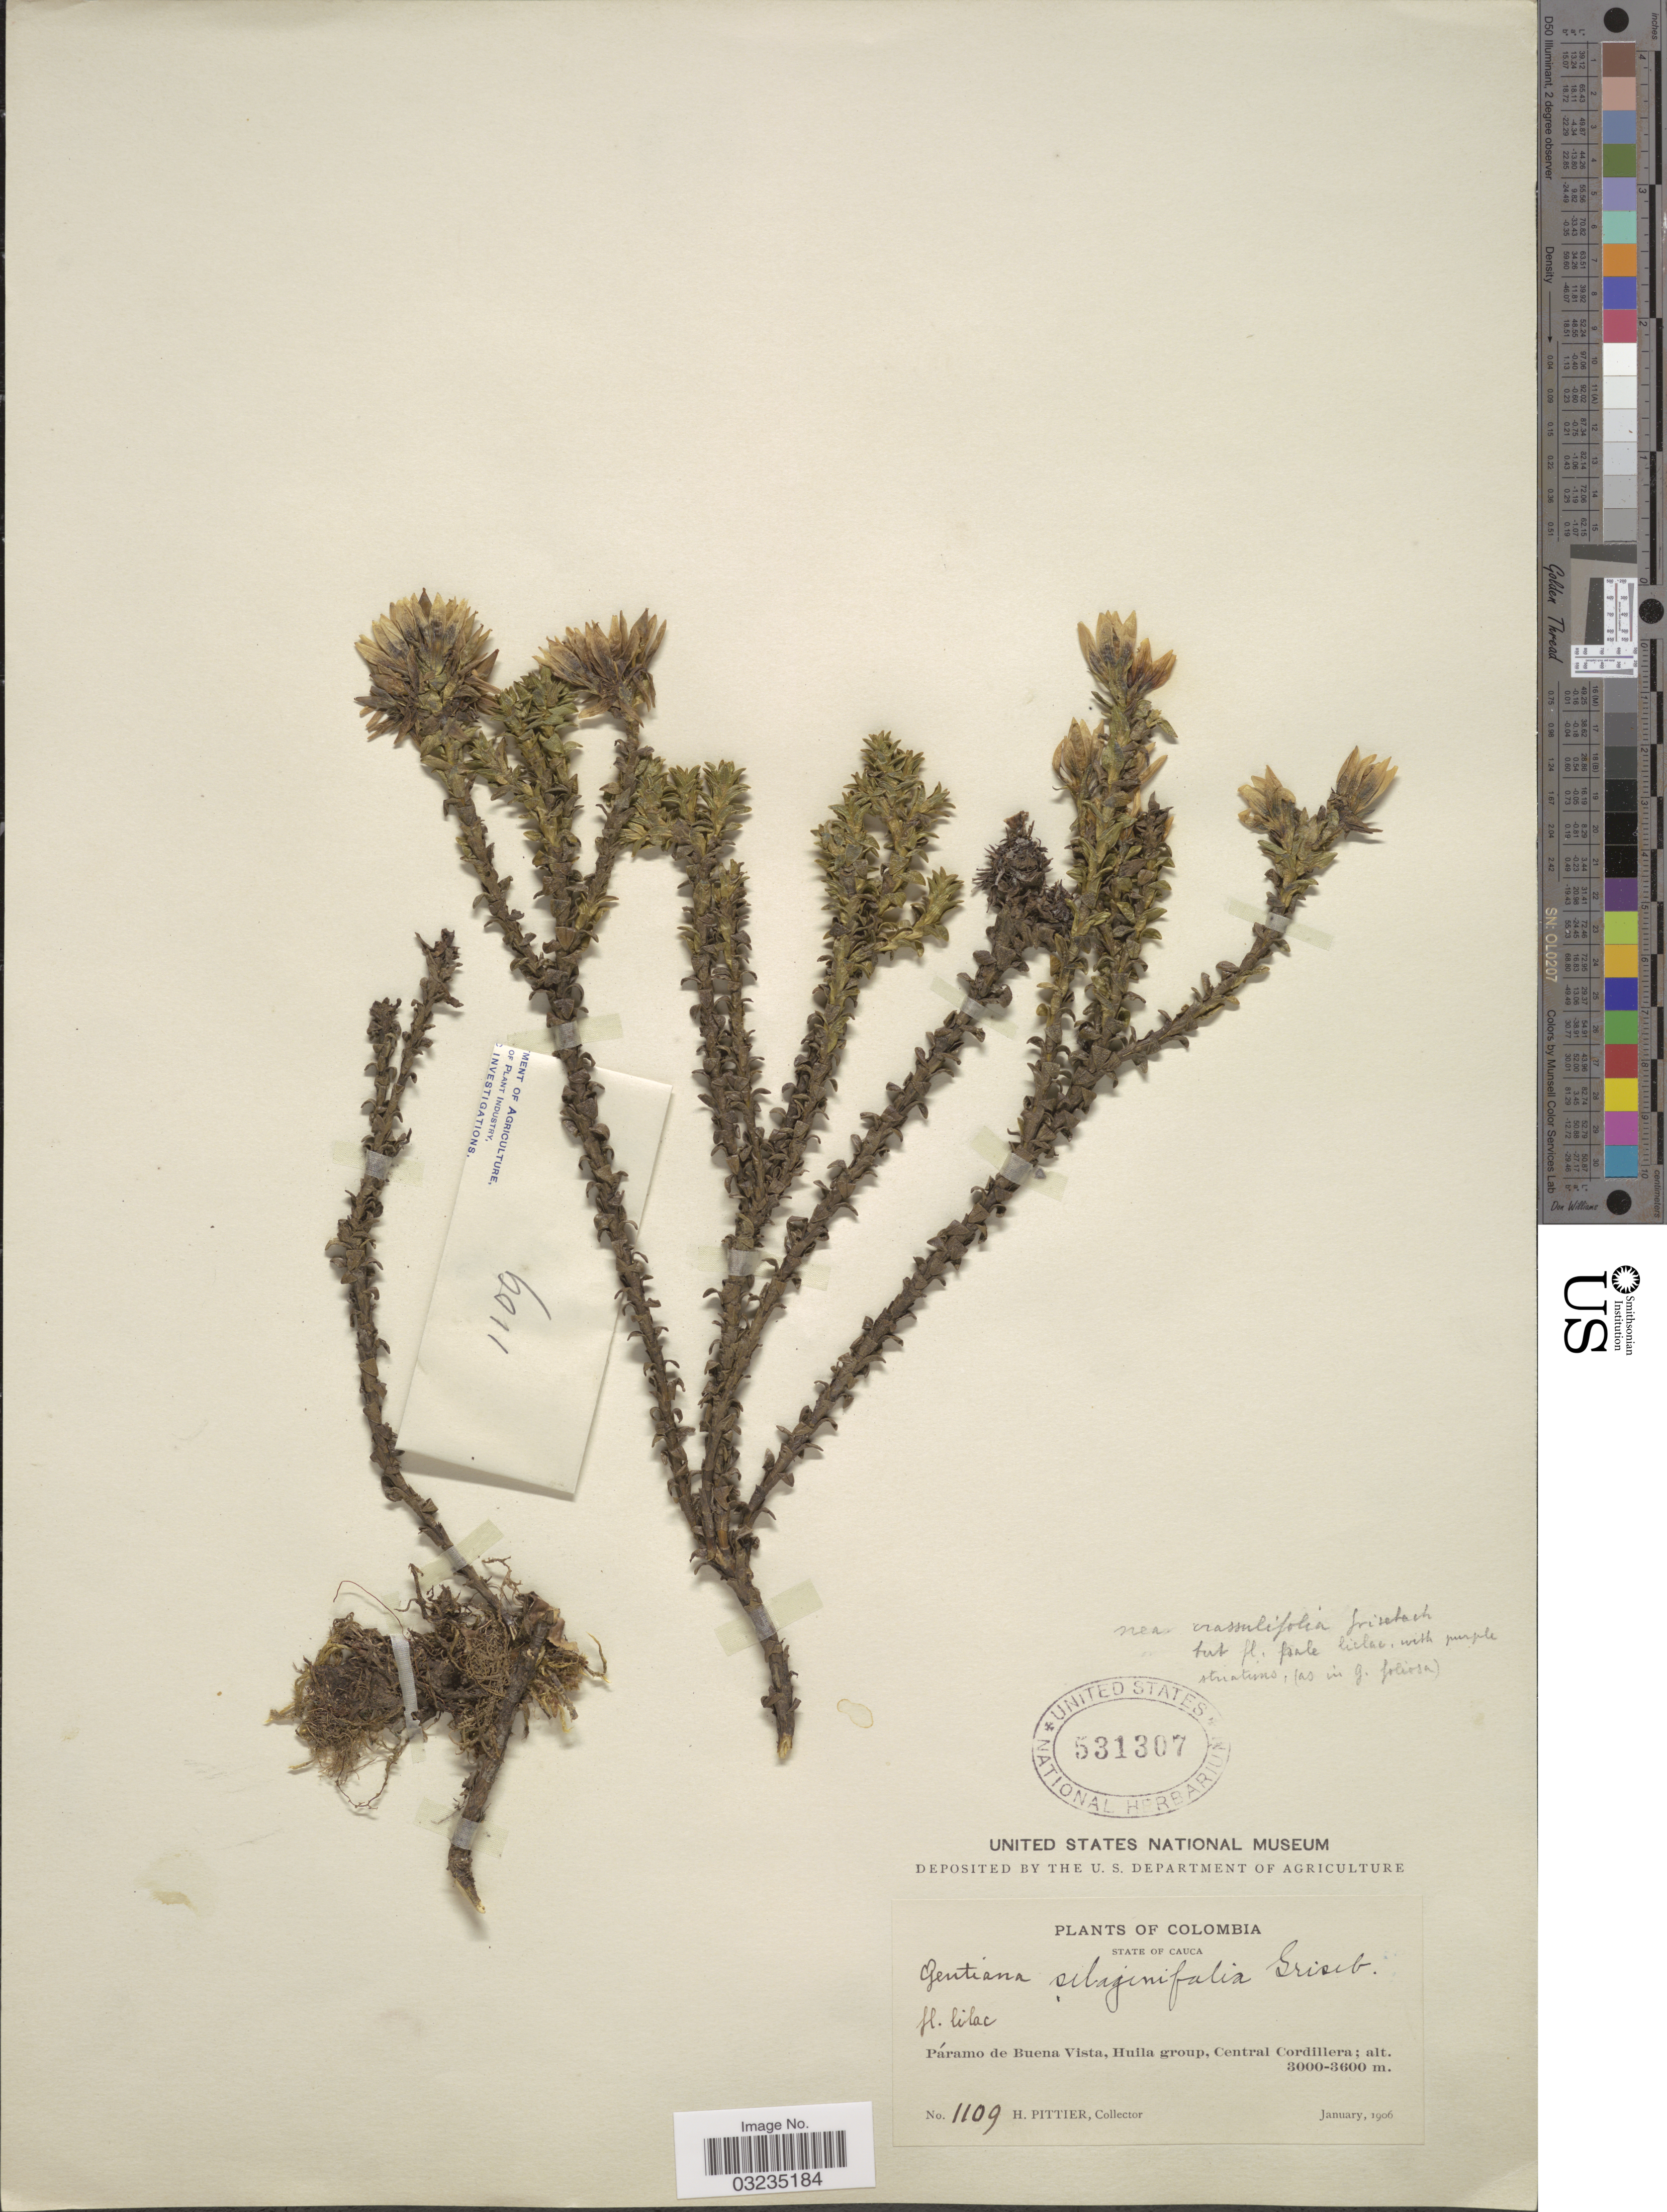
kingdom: Plantae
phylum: Tracheophyta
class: Magnoliopsida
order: Gentianales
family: Gentianaceae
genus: Gentiana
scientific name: Gentiana crassulifolia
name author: Griseb.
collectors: H. F. Pittier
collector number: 1109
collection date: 1906-01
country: Colombia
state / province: Cauca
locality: State of Cauca. Páramo de Buena Vista, Huila group, Central Cordillera.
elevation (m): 3000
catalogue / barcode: US 531307